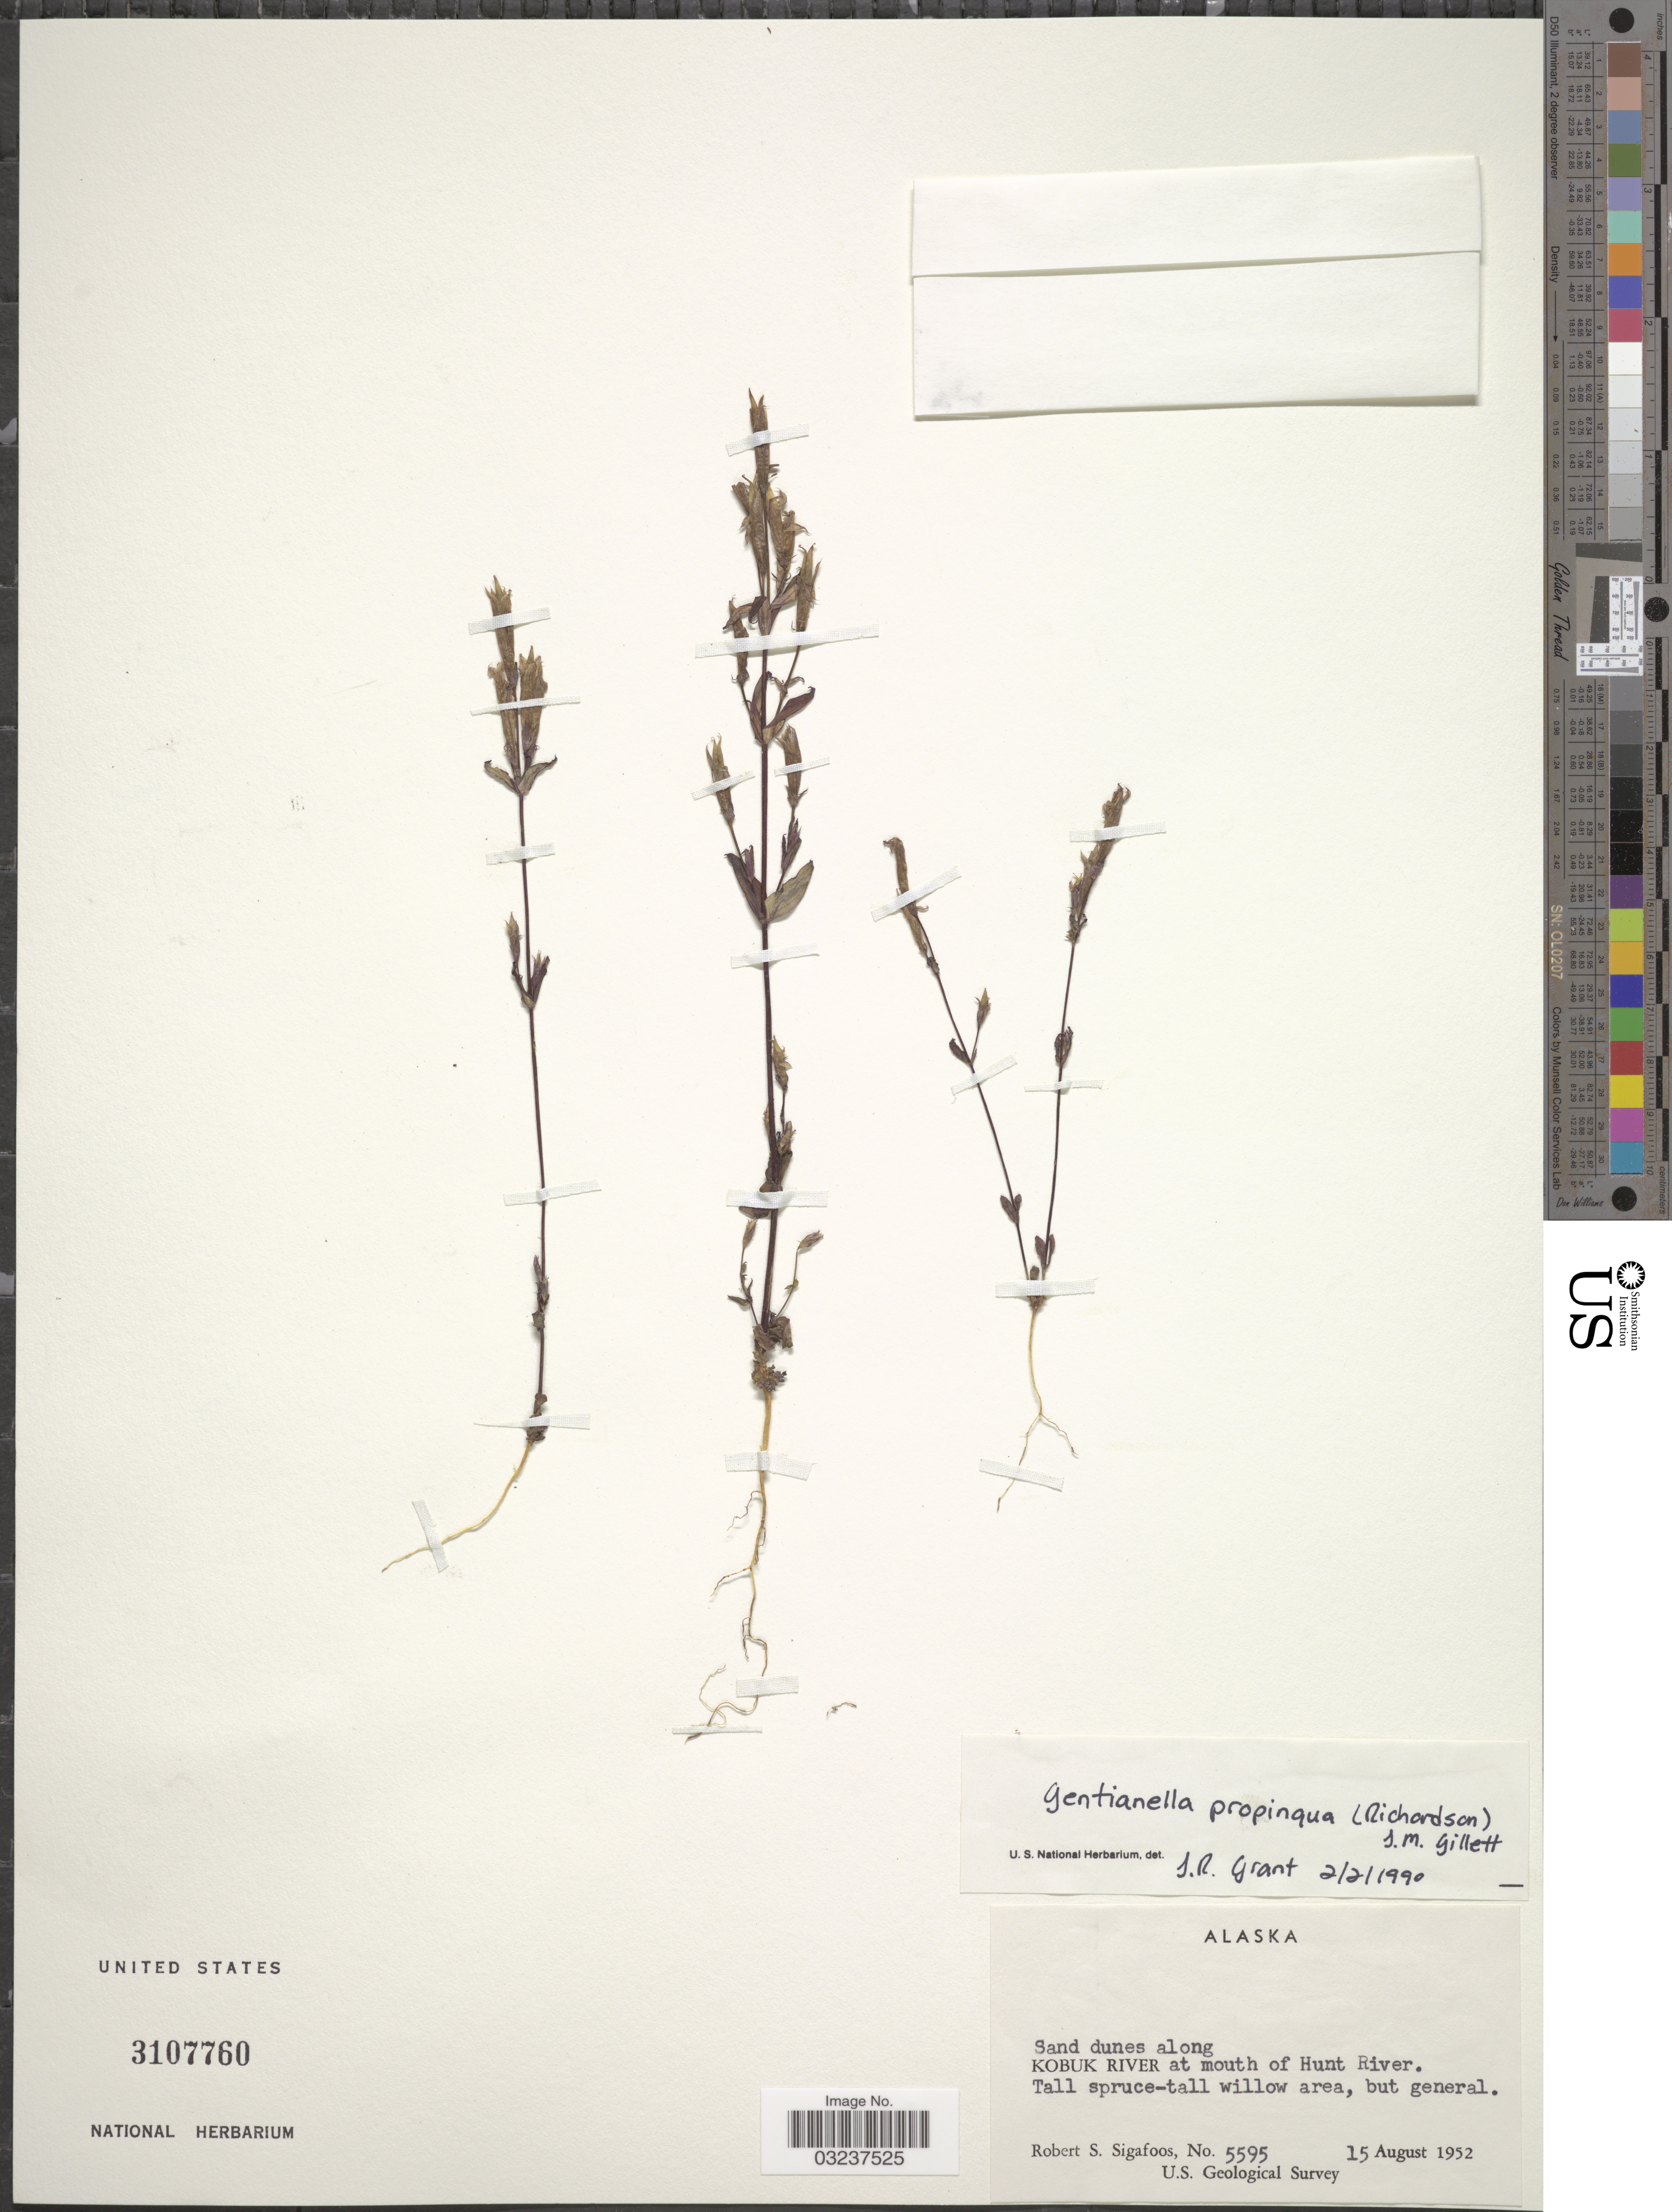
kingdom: Plantae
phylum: Tracheophyta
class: Magnoliopsida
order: Gentianales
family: Gentianaceae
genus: Gentianella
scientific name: Gentianella propinqua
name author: (Richardson) J.M. Gillett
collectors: R. Sigafoos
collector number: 5595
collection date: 1952-08-15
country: United States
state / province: Alaska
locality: Sand dunes along Kobuk River at mouth of Hunt River.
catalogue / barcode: US 3107760